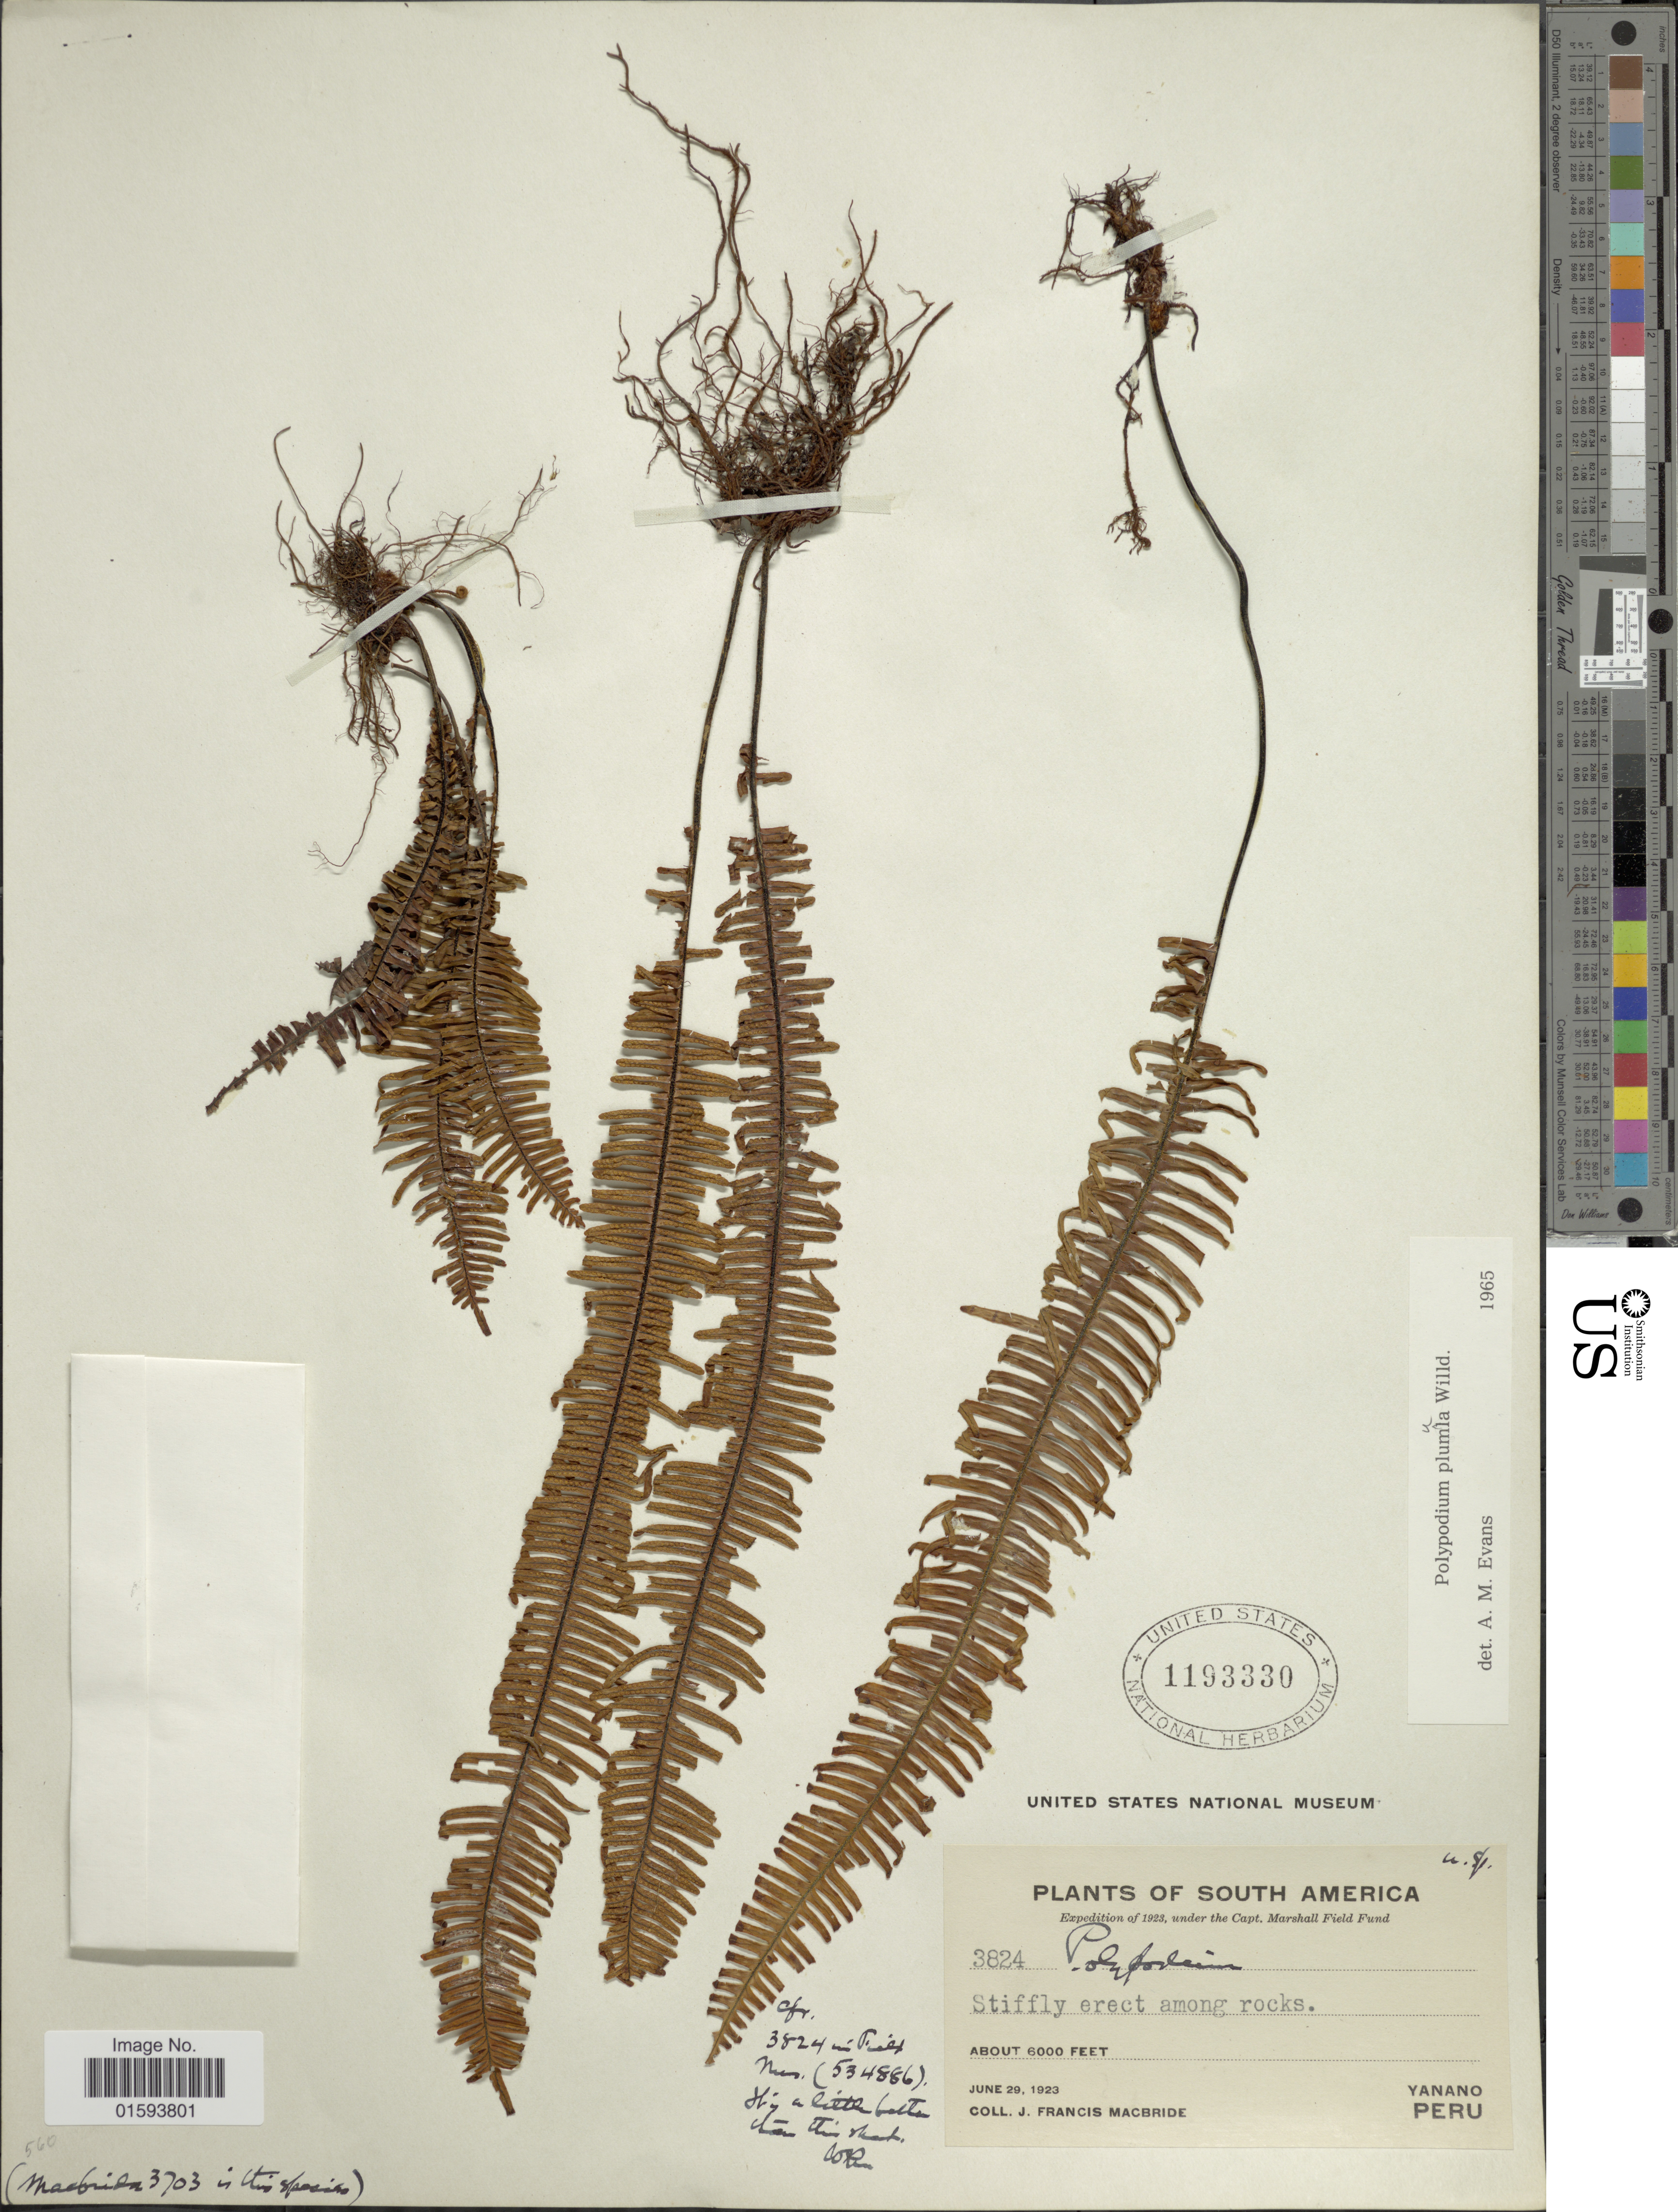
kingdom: Plantae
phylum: Tracheophyta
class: Polypodiopsida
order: Polypodiales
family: Polypodiaceae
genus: Pecluma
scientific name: Pecluma plumula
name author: (Humb. & Bonpl. ex Willd.) M.G. Price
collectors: J. F. Macbride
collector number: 3824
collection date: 1923-06-29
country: Peru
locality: Yanano, Peru.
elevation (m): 1829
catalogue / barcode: US 1193330